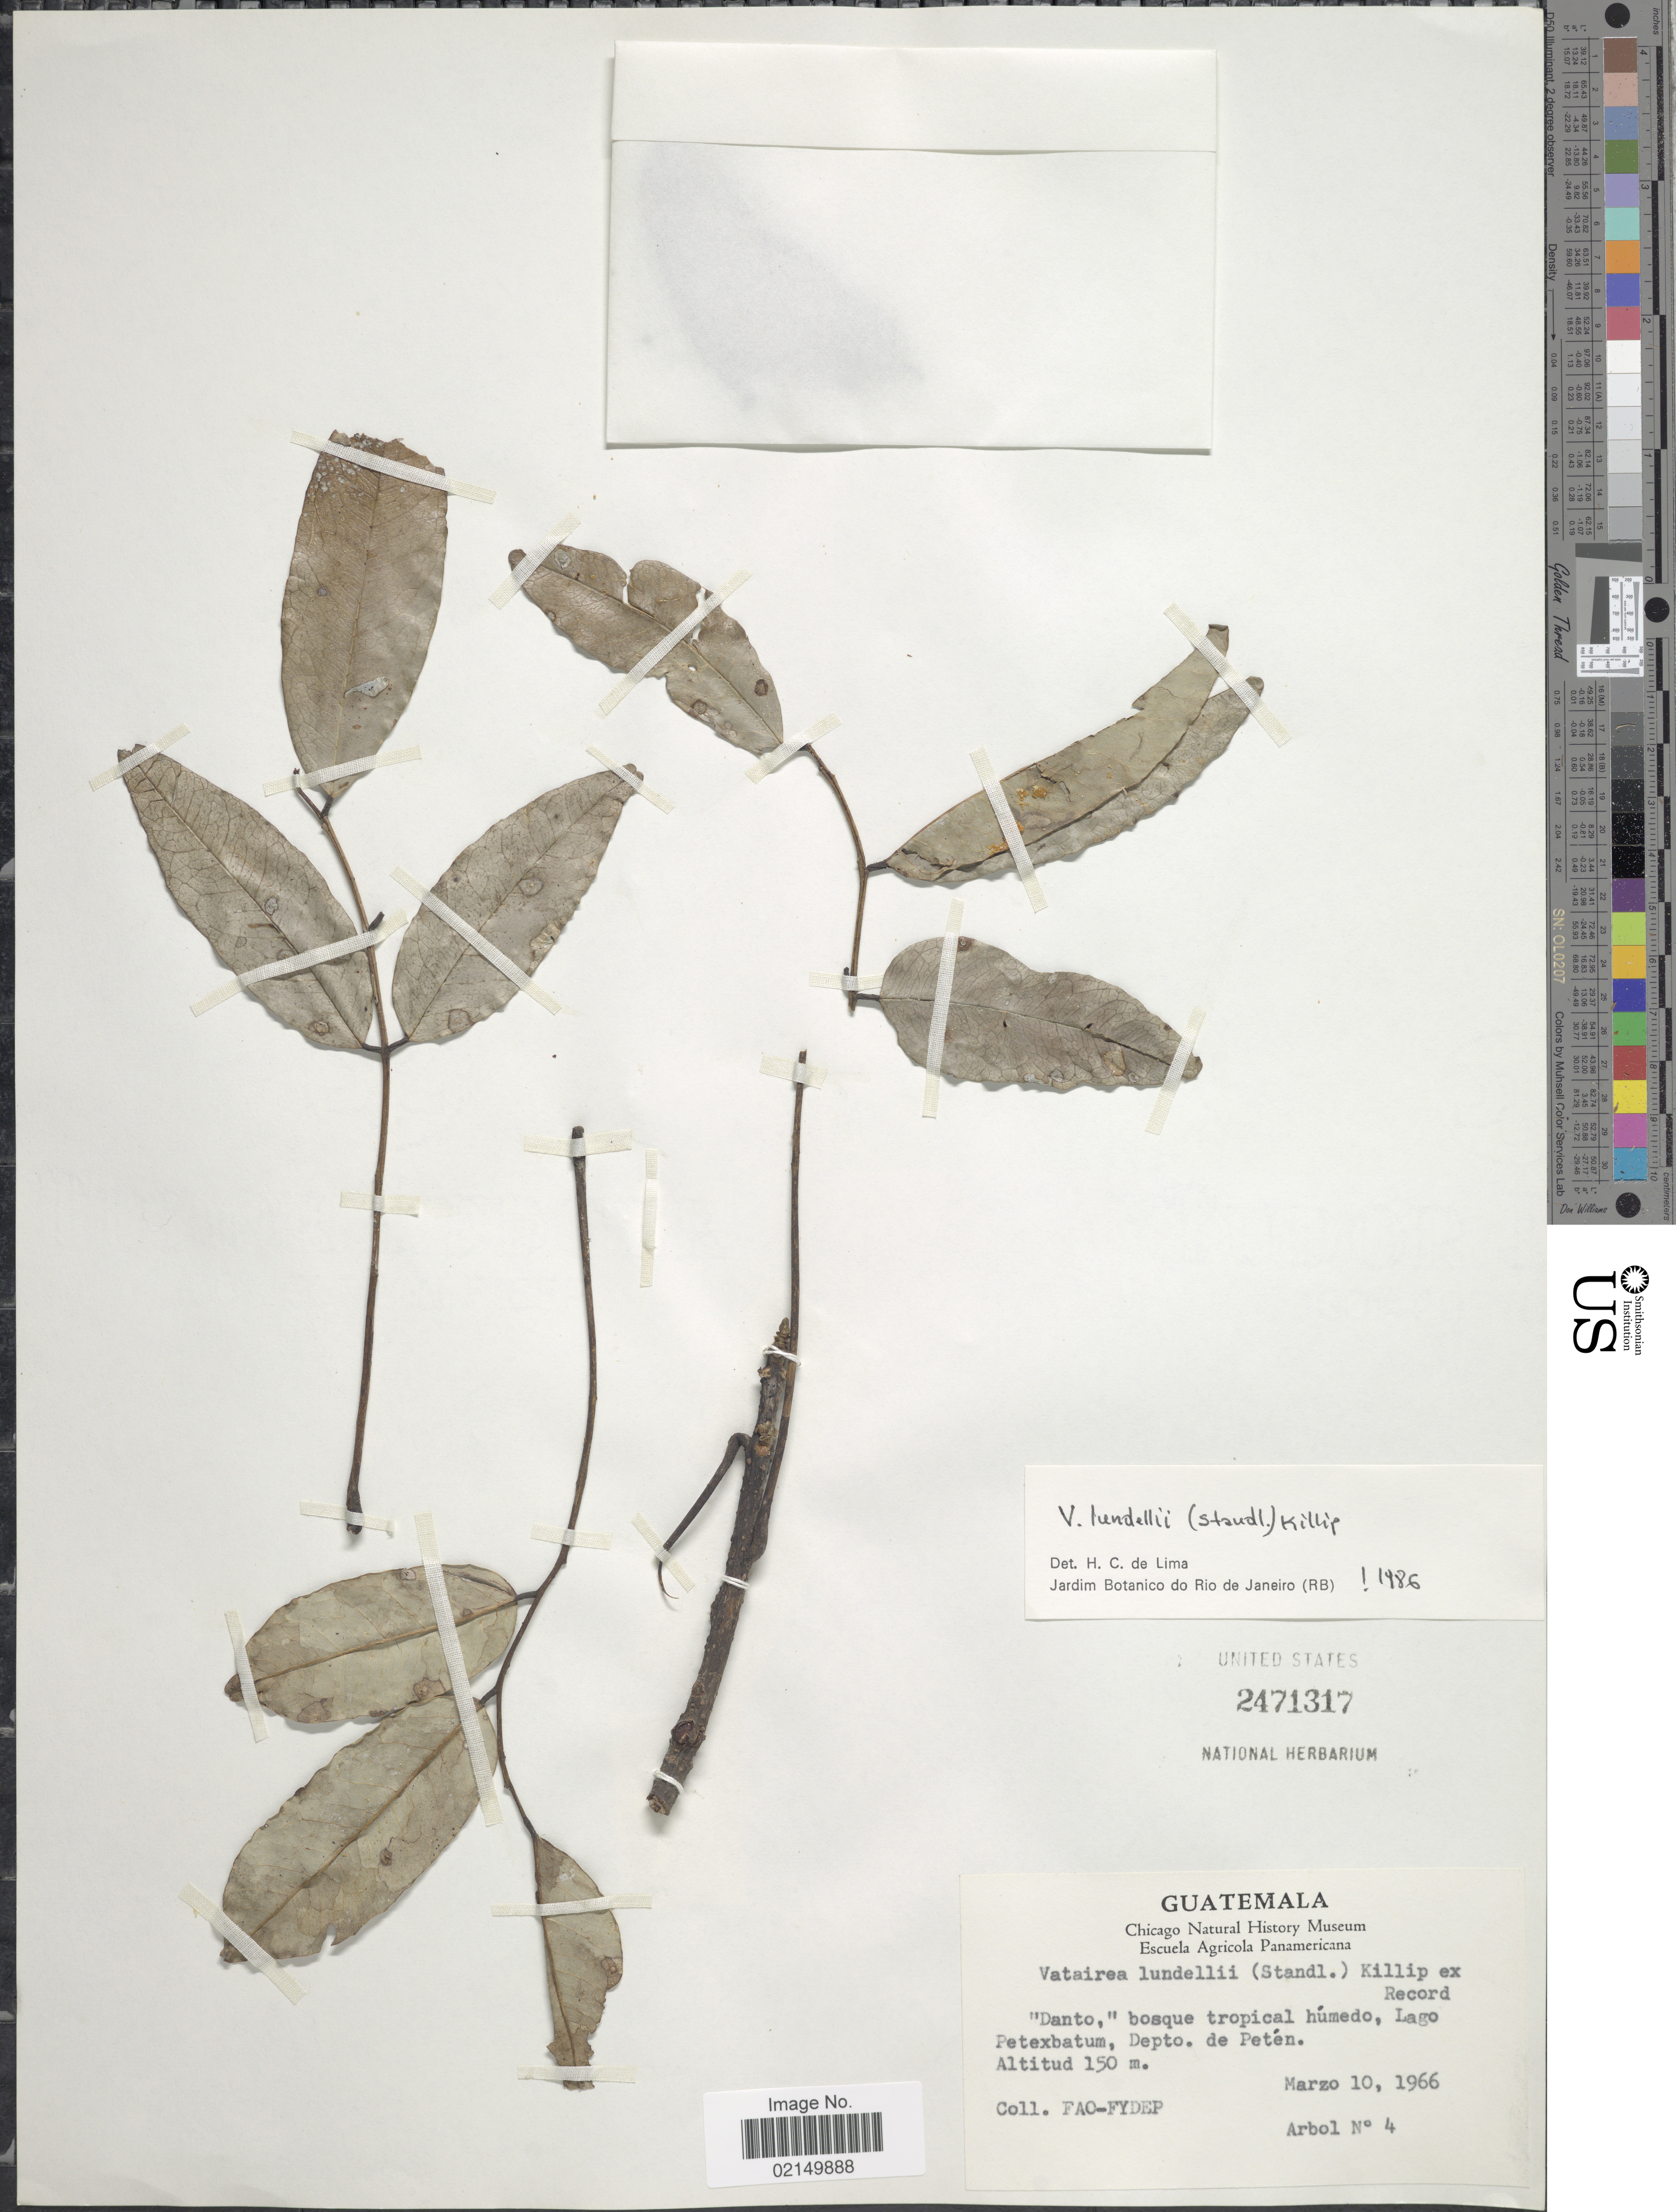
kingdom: Plantae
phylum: Tracheophyta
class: Magnoliopsida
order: Fabales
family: Fabaceae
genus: Vatairea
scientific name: Vatairea lundellii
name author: (Standl.) Killip ex Record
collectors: FAO-FYDEP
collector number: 4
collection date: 1966-03-10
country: Guatemala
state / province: El Petén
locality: Bosque tropical húmedo, Lago Petexbatum, Depto de Petén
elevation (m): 150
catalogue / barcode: US 2471317